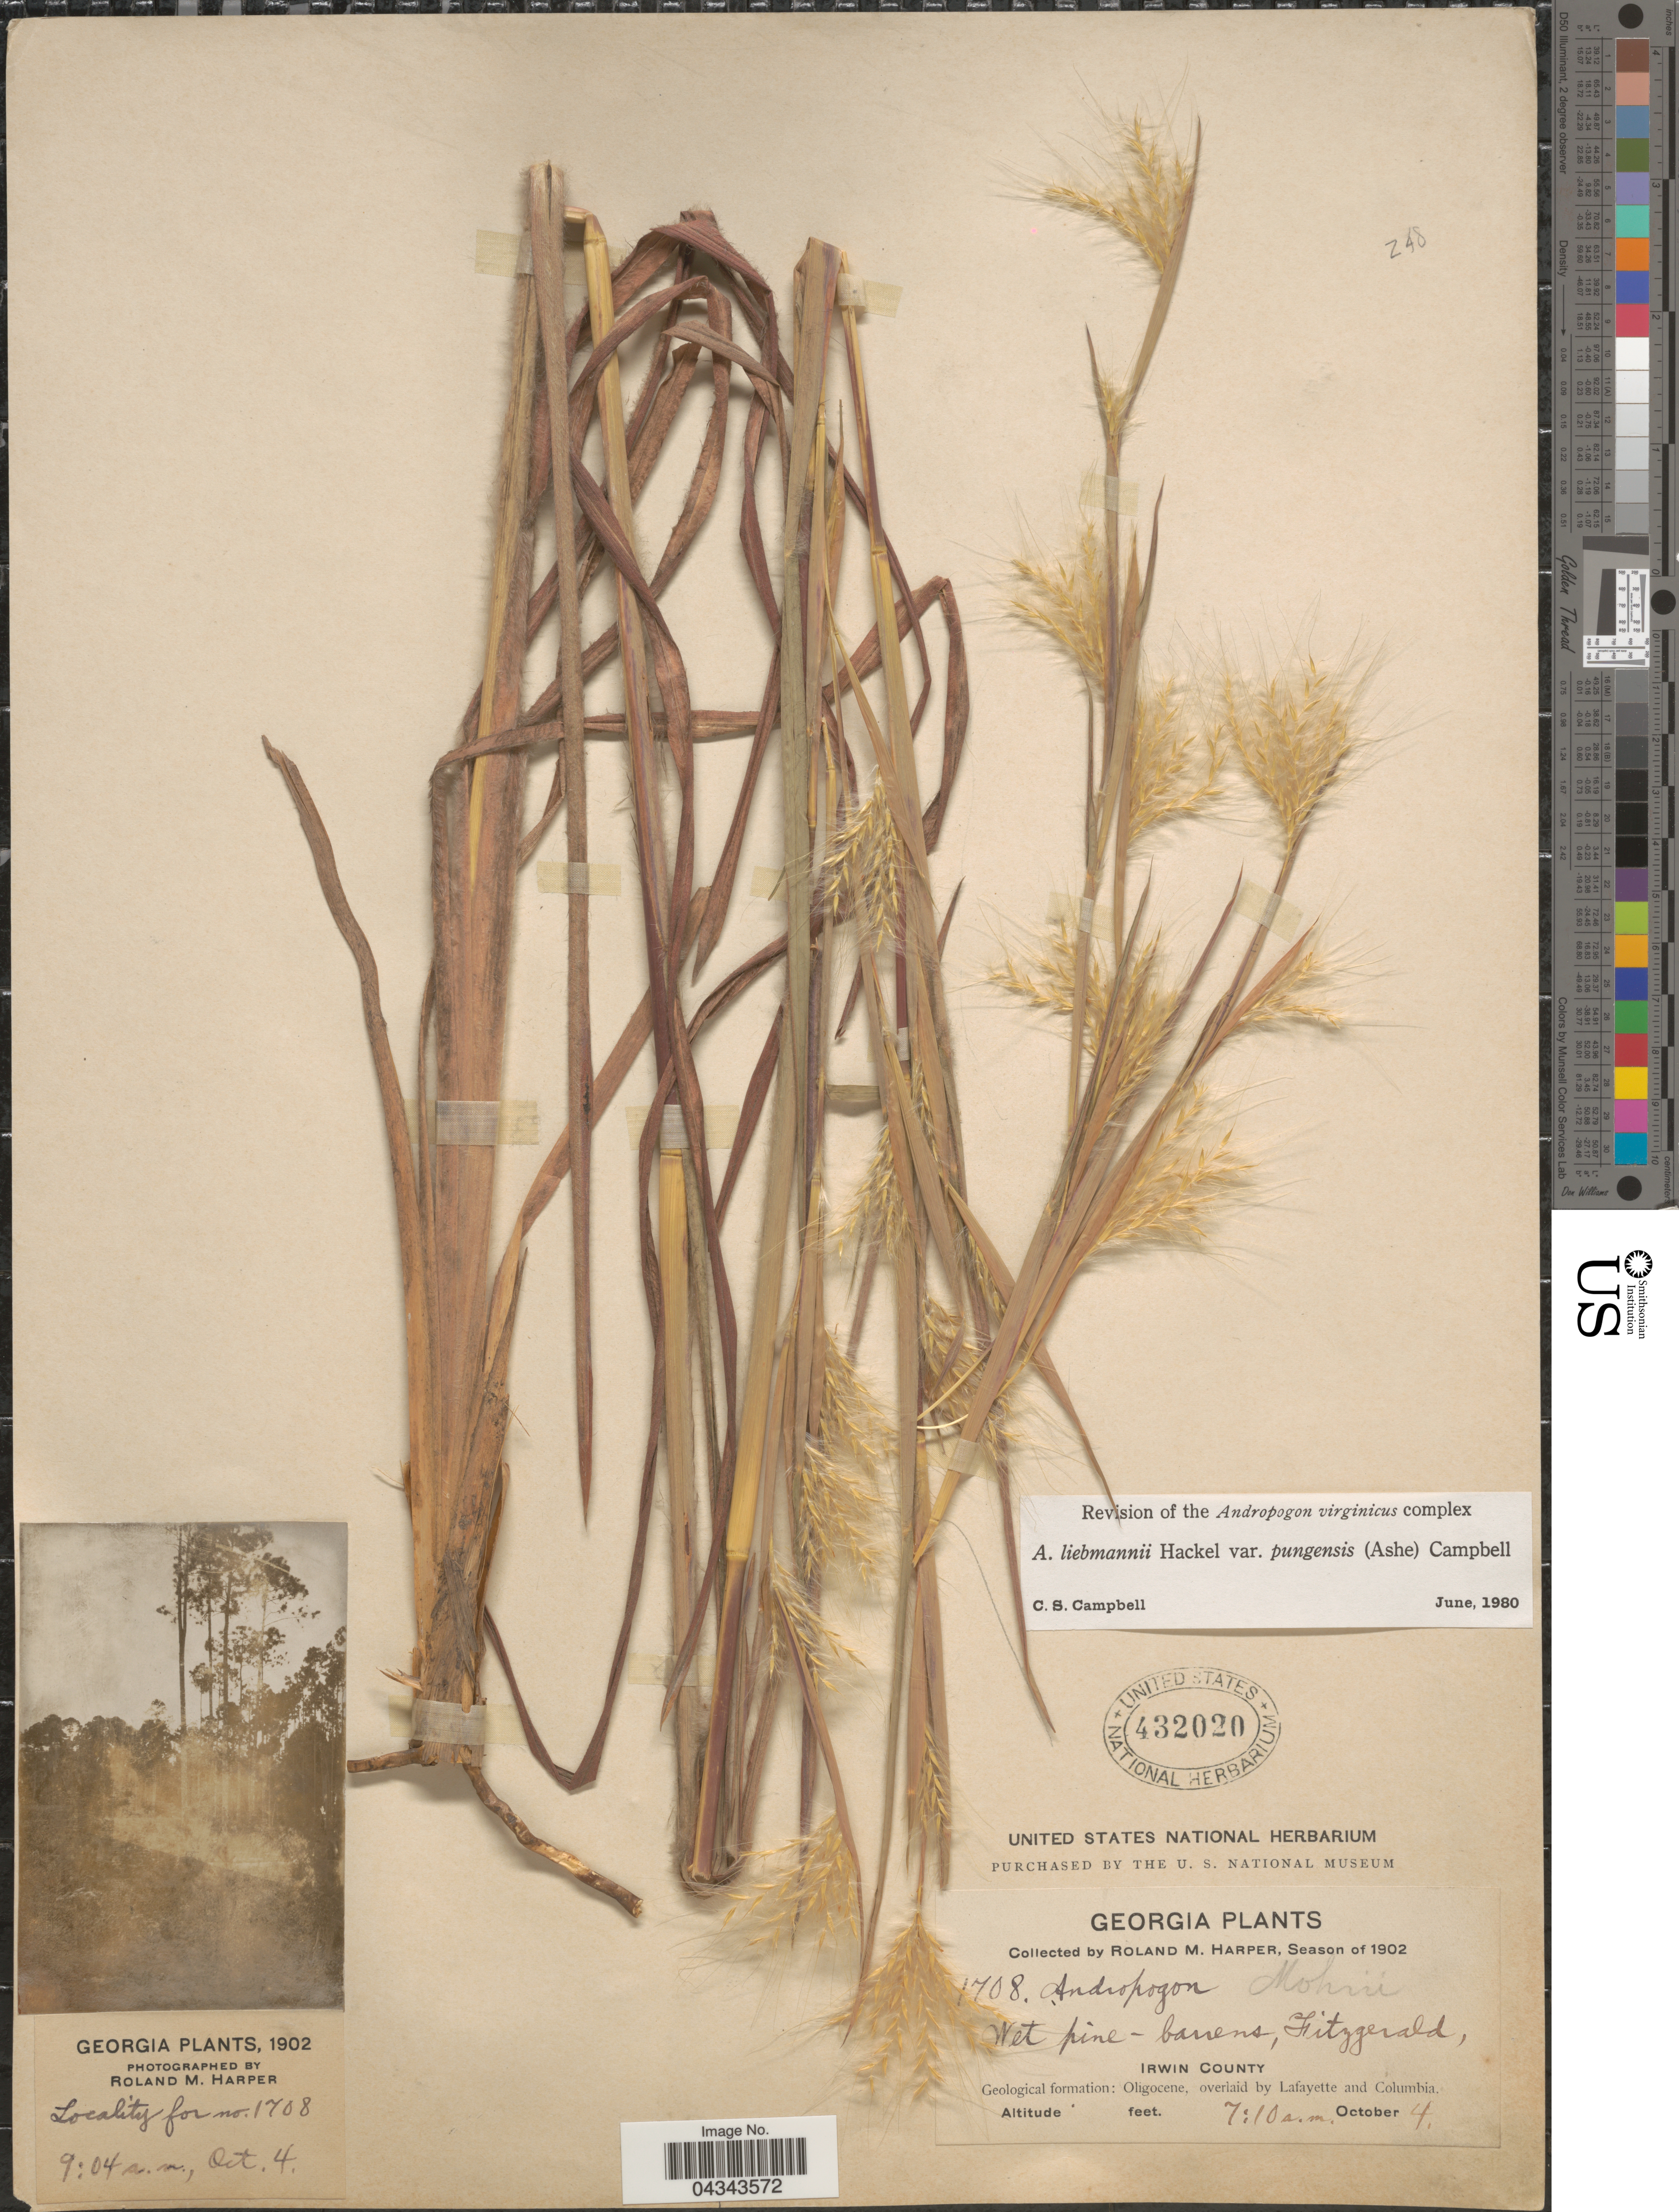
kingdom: Plantae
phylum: Tracheophyta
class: Liliopsida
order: Poales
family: Poaceae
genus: Andropogon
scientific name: Andropogon liebmannii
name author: Hack.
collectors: R. M. Harper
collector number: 1708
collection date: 1902-10-04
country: United States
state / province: Georgia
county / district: Irwin County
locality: Geological formation: Oligocene, overlaid by Lafayette and Columbia.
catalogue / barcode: US 432020